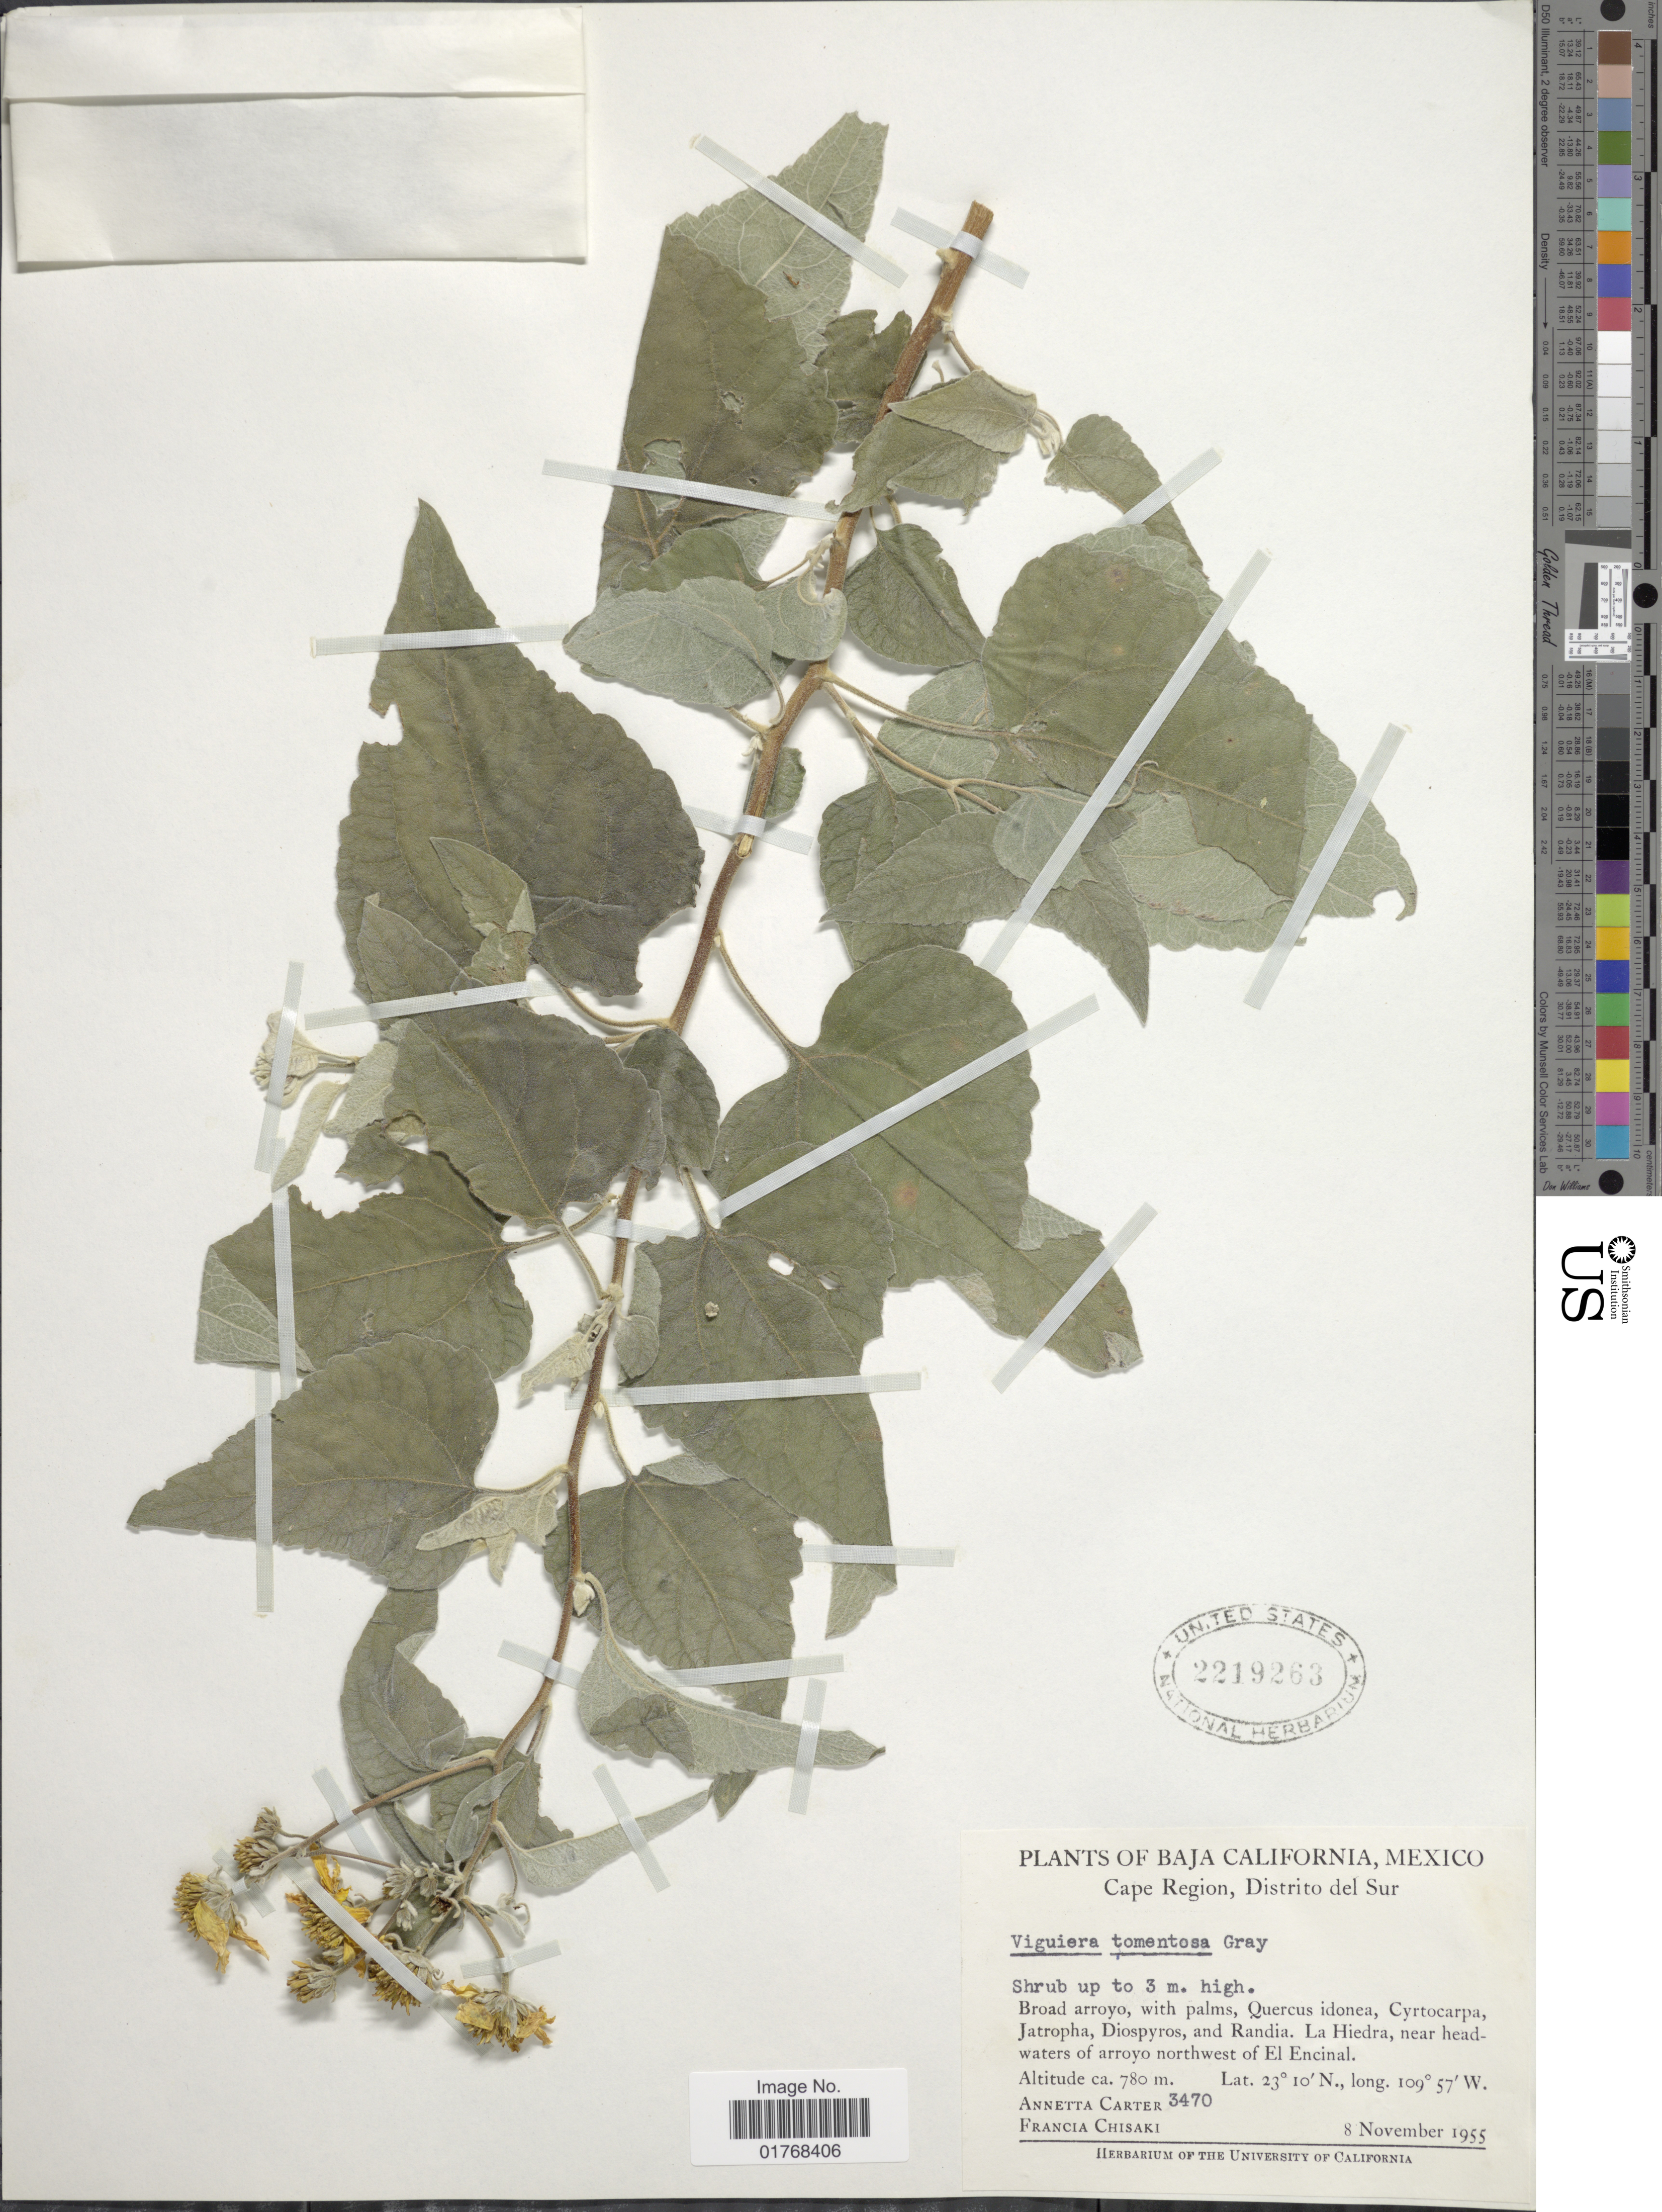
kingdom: Plantae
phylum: Tracheophyta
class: Magnoliopsida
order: Asterales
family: Asteraceae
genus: Viguiera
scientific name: Viguiera tomentosa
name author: A. Gray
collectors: A. Carter & F. Chisaki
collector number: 3470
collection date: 1955-11-08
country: Mexico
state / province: Baja California Sur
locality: Cape Region, Distrito del Sur, La Hiedra, near headwaters of arroyo northwest of El Encinal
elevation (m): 780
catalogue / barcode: US 2219263